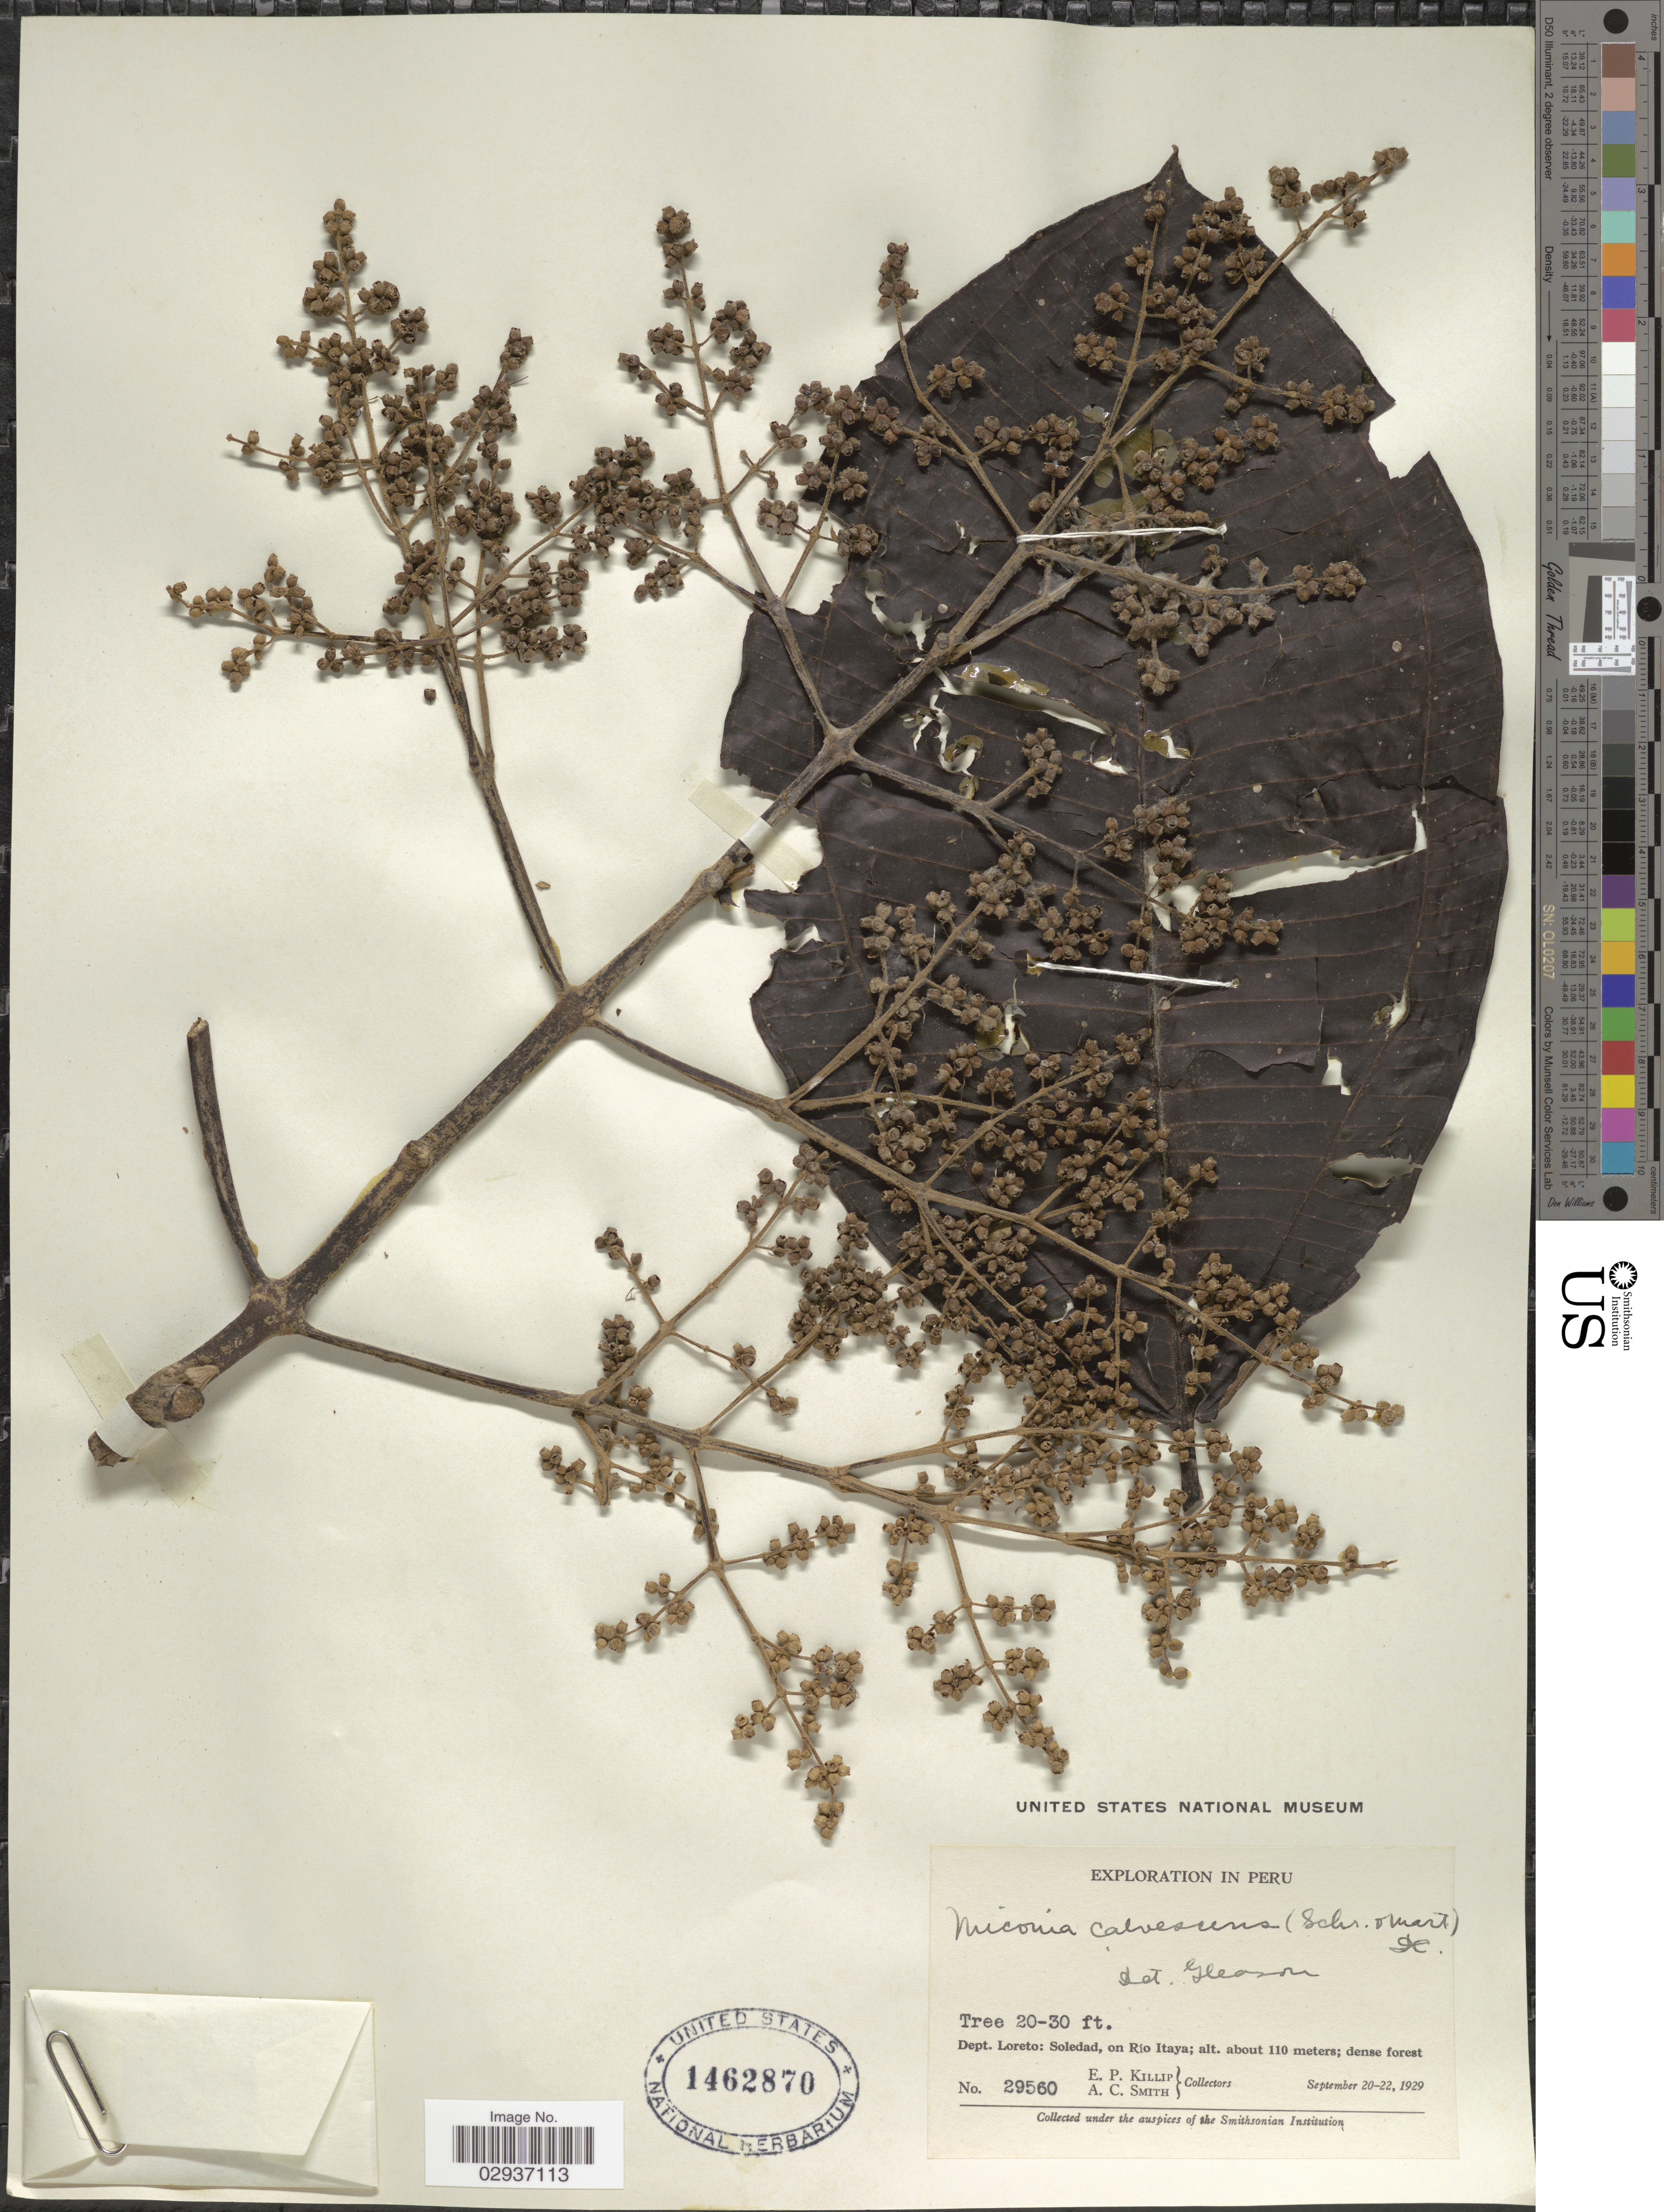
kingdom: Plantae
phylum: Tracheophyta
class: Magnoliopsida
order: Myrtales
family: Melastomataceae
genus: Miconia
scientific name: Miconia calvescens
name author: DC.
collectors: E. P. Killip & A. C. Smith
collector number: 29560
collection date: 1929-09-20/1929-09-22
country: Peru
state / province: Loreto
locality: Dept. Loreto: Soledad, on Río Itaya.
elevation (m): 110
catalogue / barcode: US 1462870